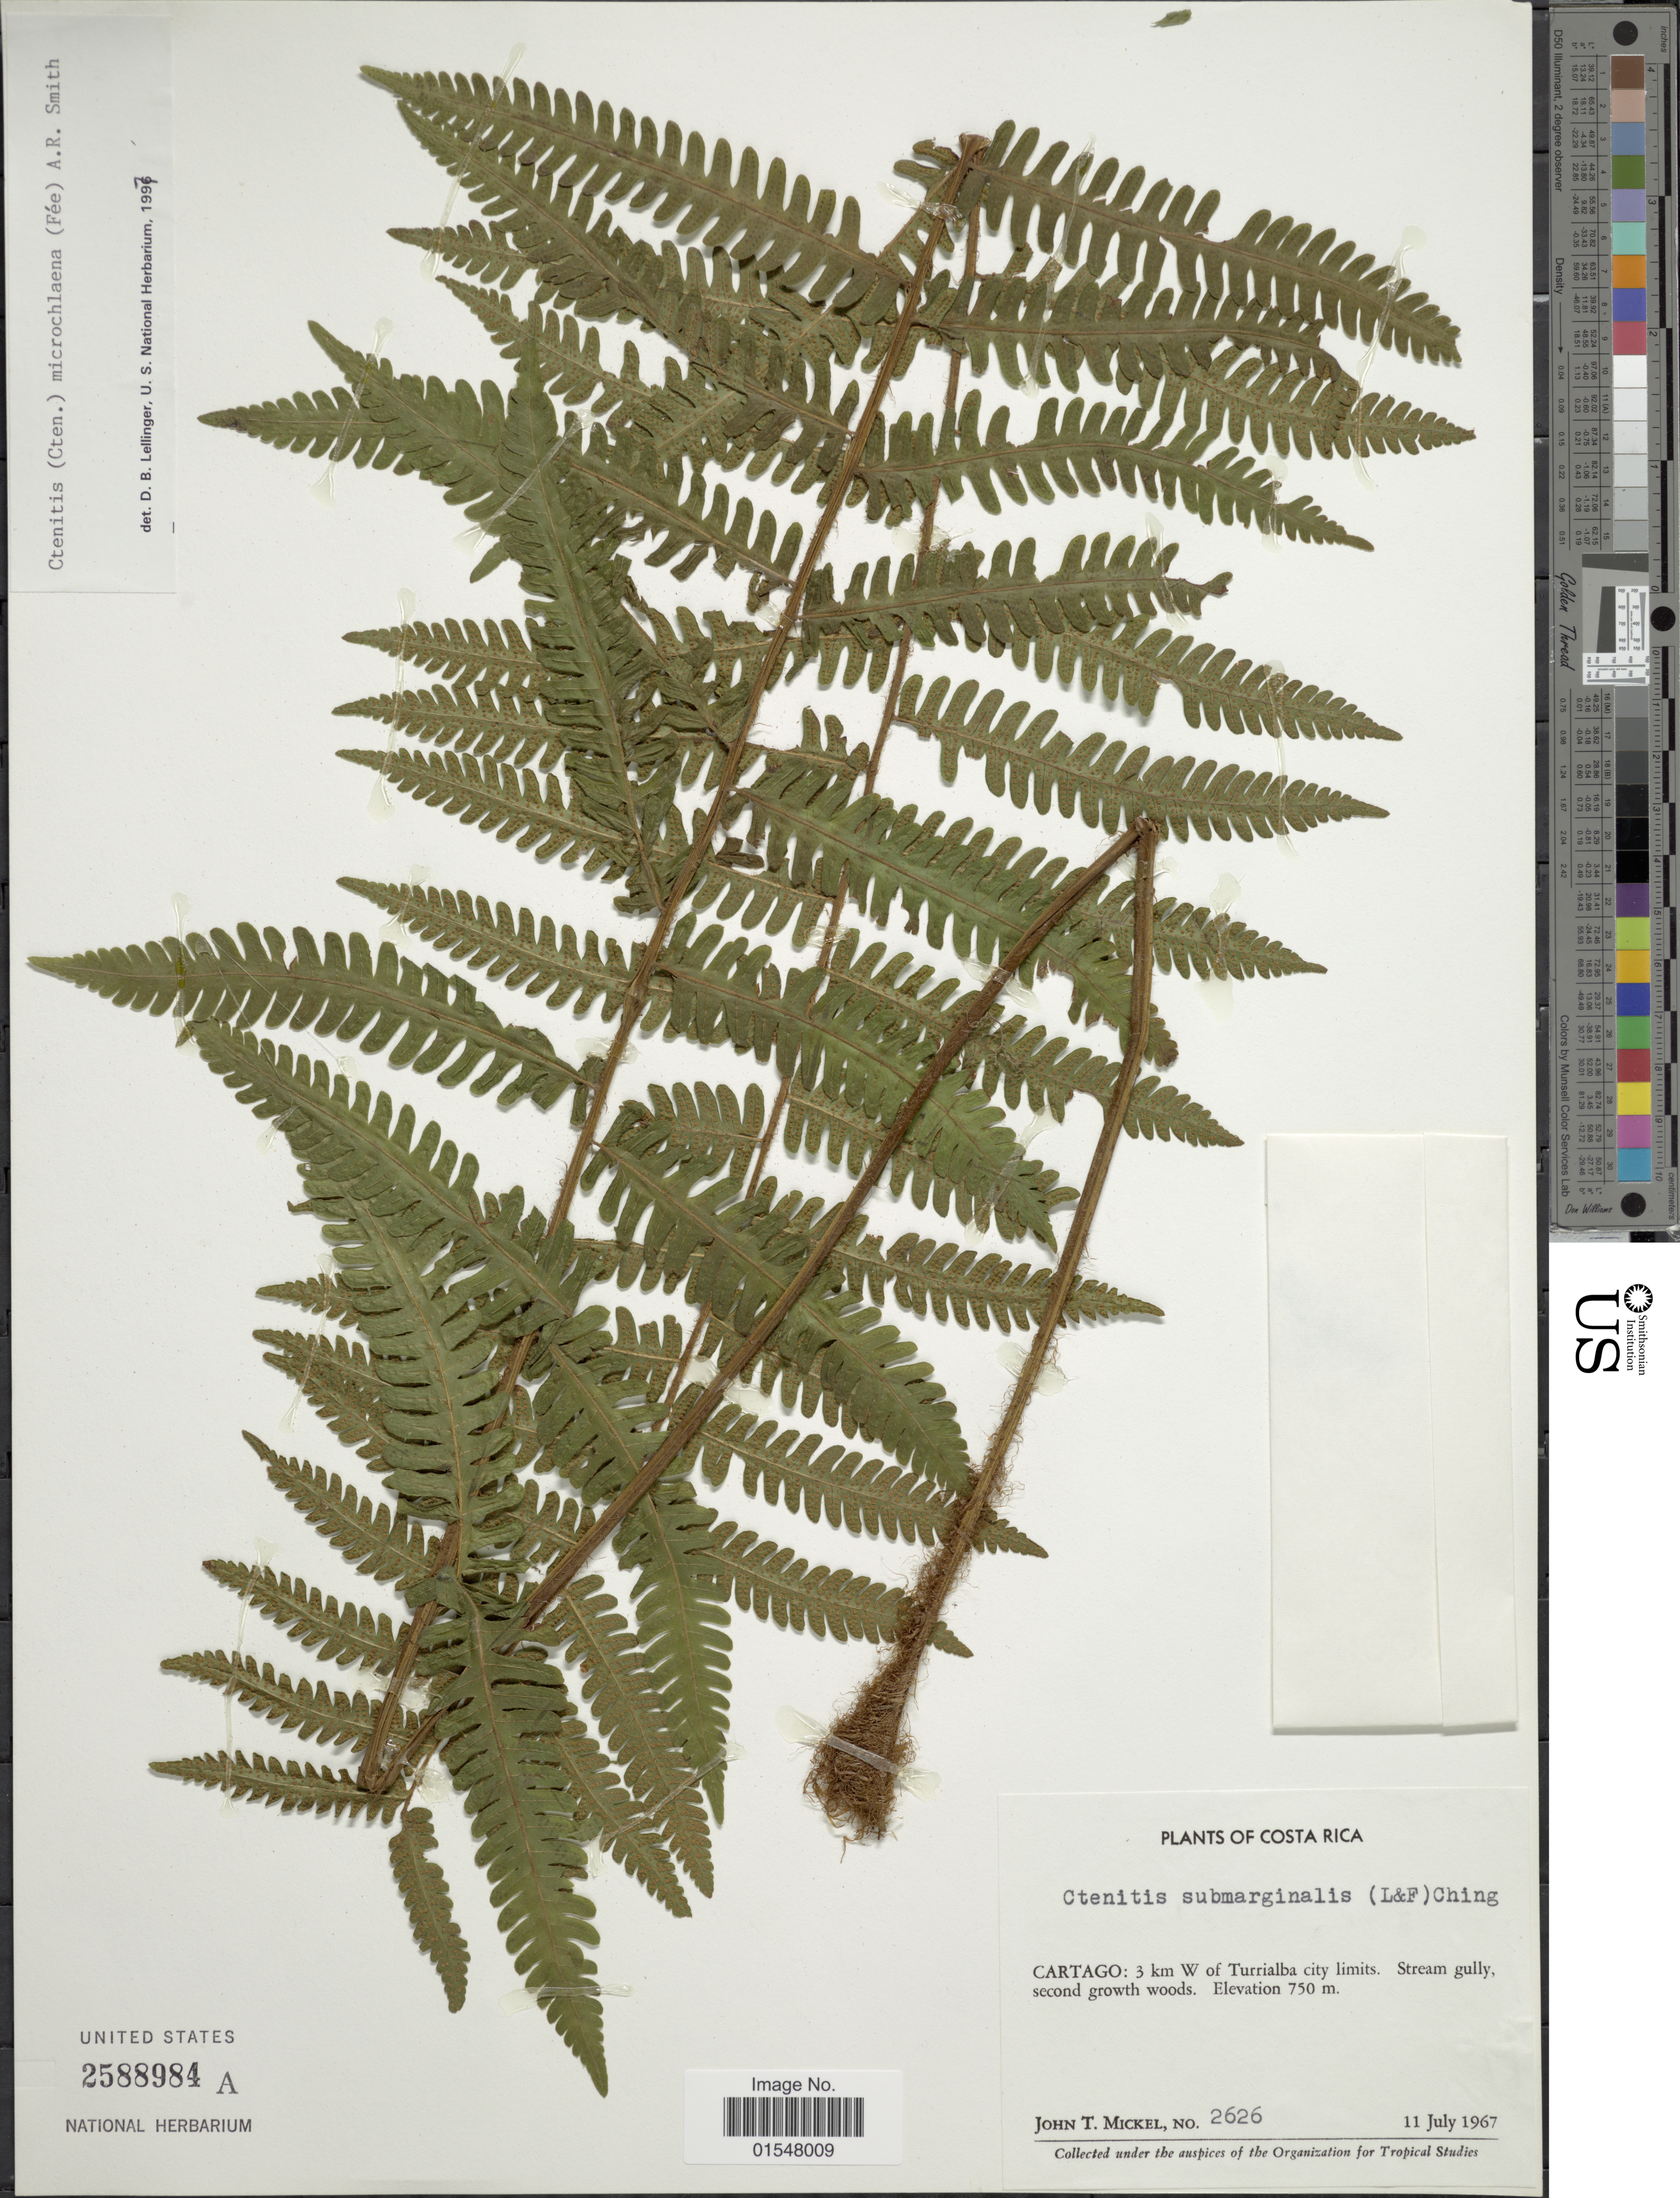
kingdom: Plantae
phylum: Tracheophyta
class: Polypodiopsida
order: Polypodiales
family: Dryopteridaceae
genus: Ctenitis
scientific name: Ctenitis submarginalis f. caripensis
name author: (Humb. & Bonpl. ex Willd.) Lellinger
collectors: J. T. Mickel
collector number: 2626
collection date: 1967-07-11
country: Costa Rica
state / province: Cartago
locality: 3 km W of Turrialba city limits, stream gully, second growth woods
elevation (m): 750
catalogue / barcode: US 2588984A